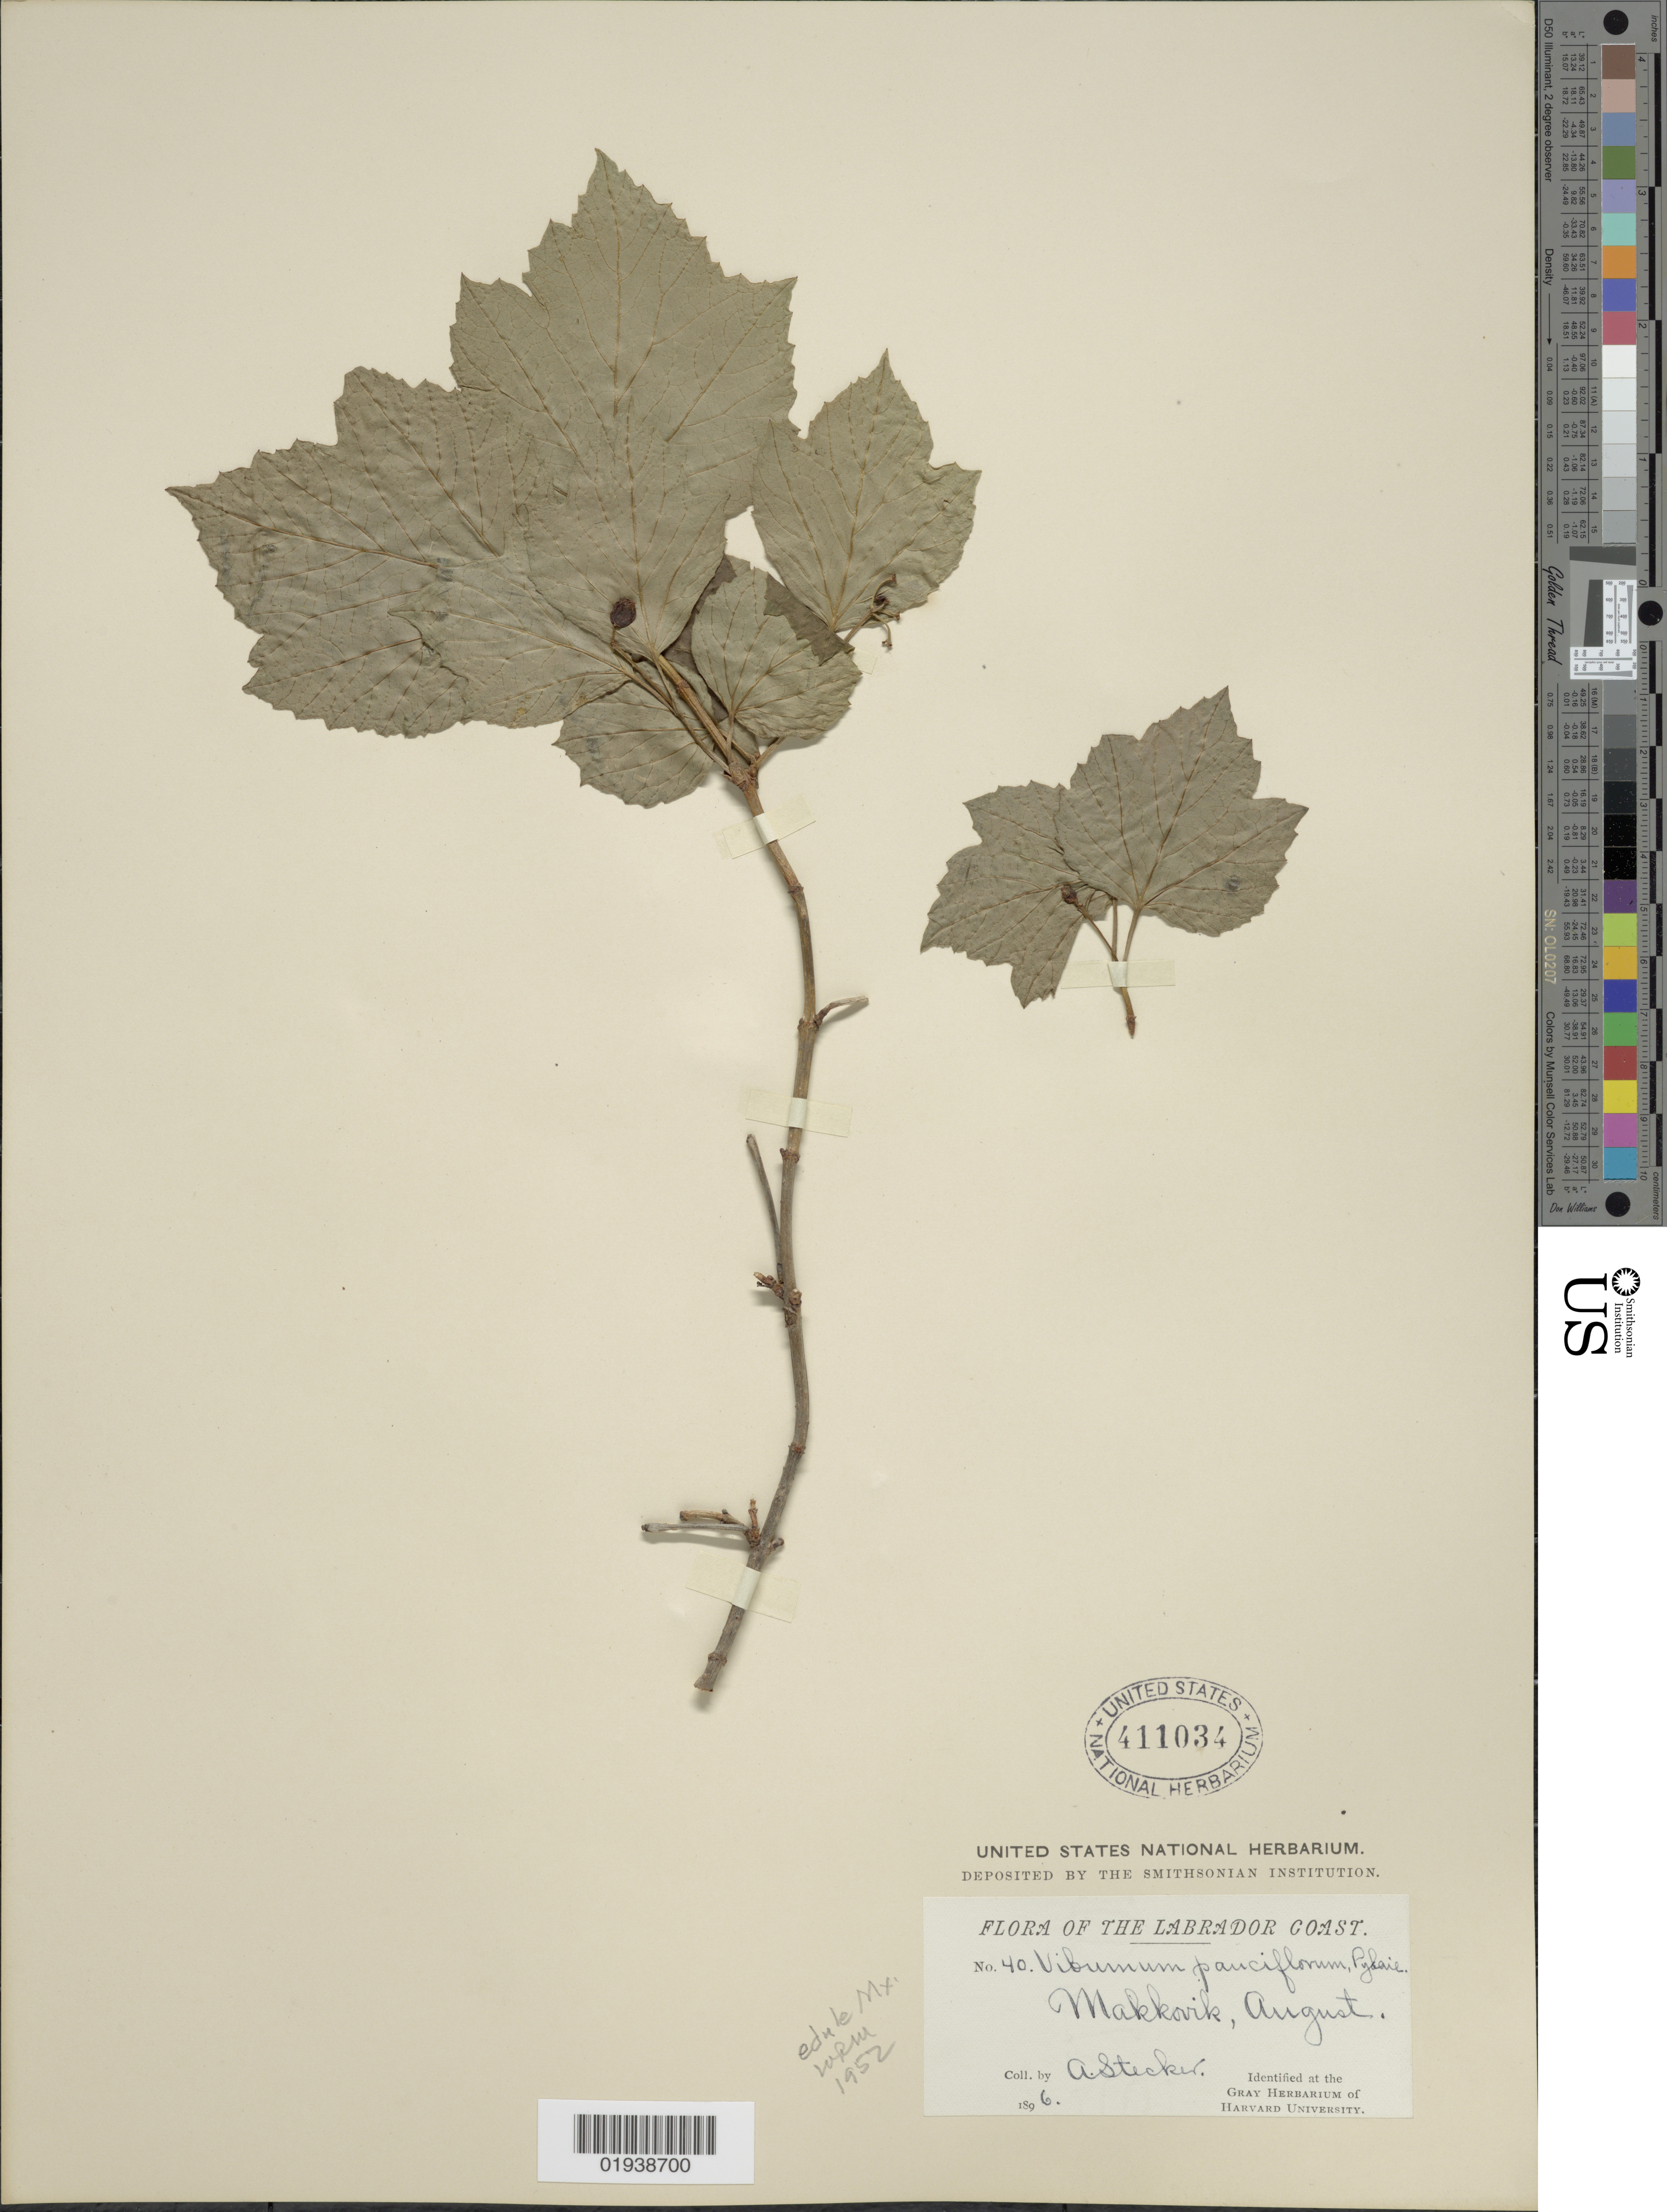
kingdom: Plantae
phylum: Tracheophyta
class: Magnoliopsida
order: Dipsacales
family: Viburnaceae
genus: Viburnum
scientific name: Viburnum edule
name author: (Michx.) Raf.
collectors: A. Stecker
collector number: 40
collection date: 1896-08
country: Canada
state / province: Newfoundland and Labrador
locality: Labrador Coast. Makkovik.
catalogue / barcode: US 411034